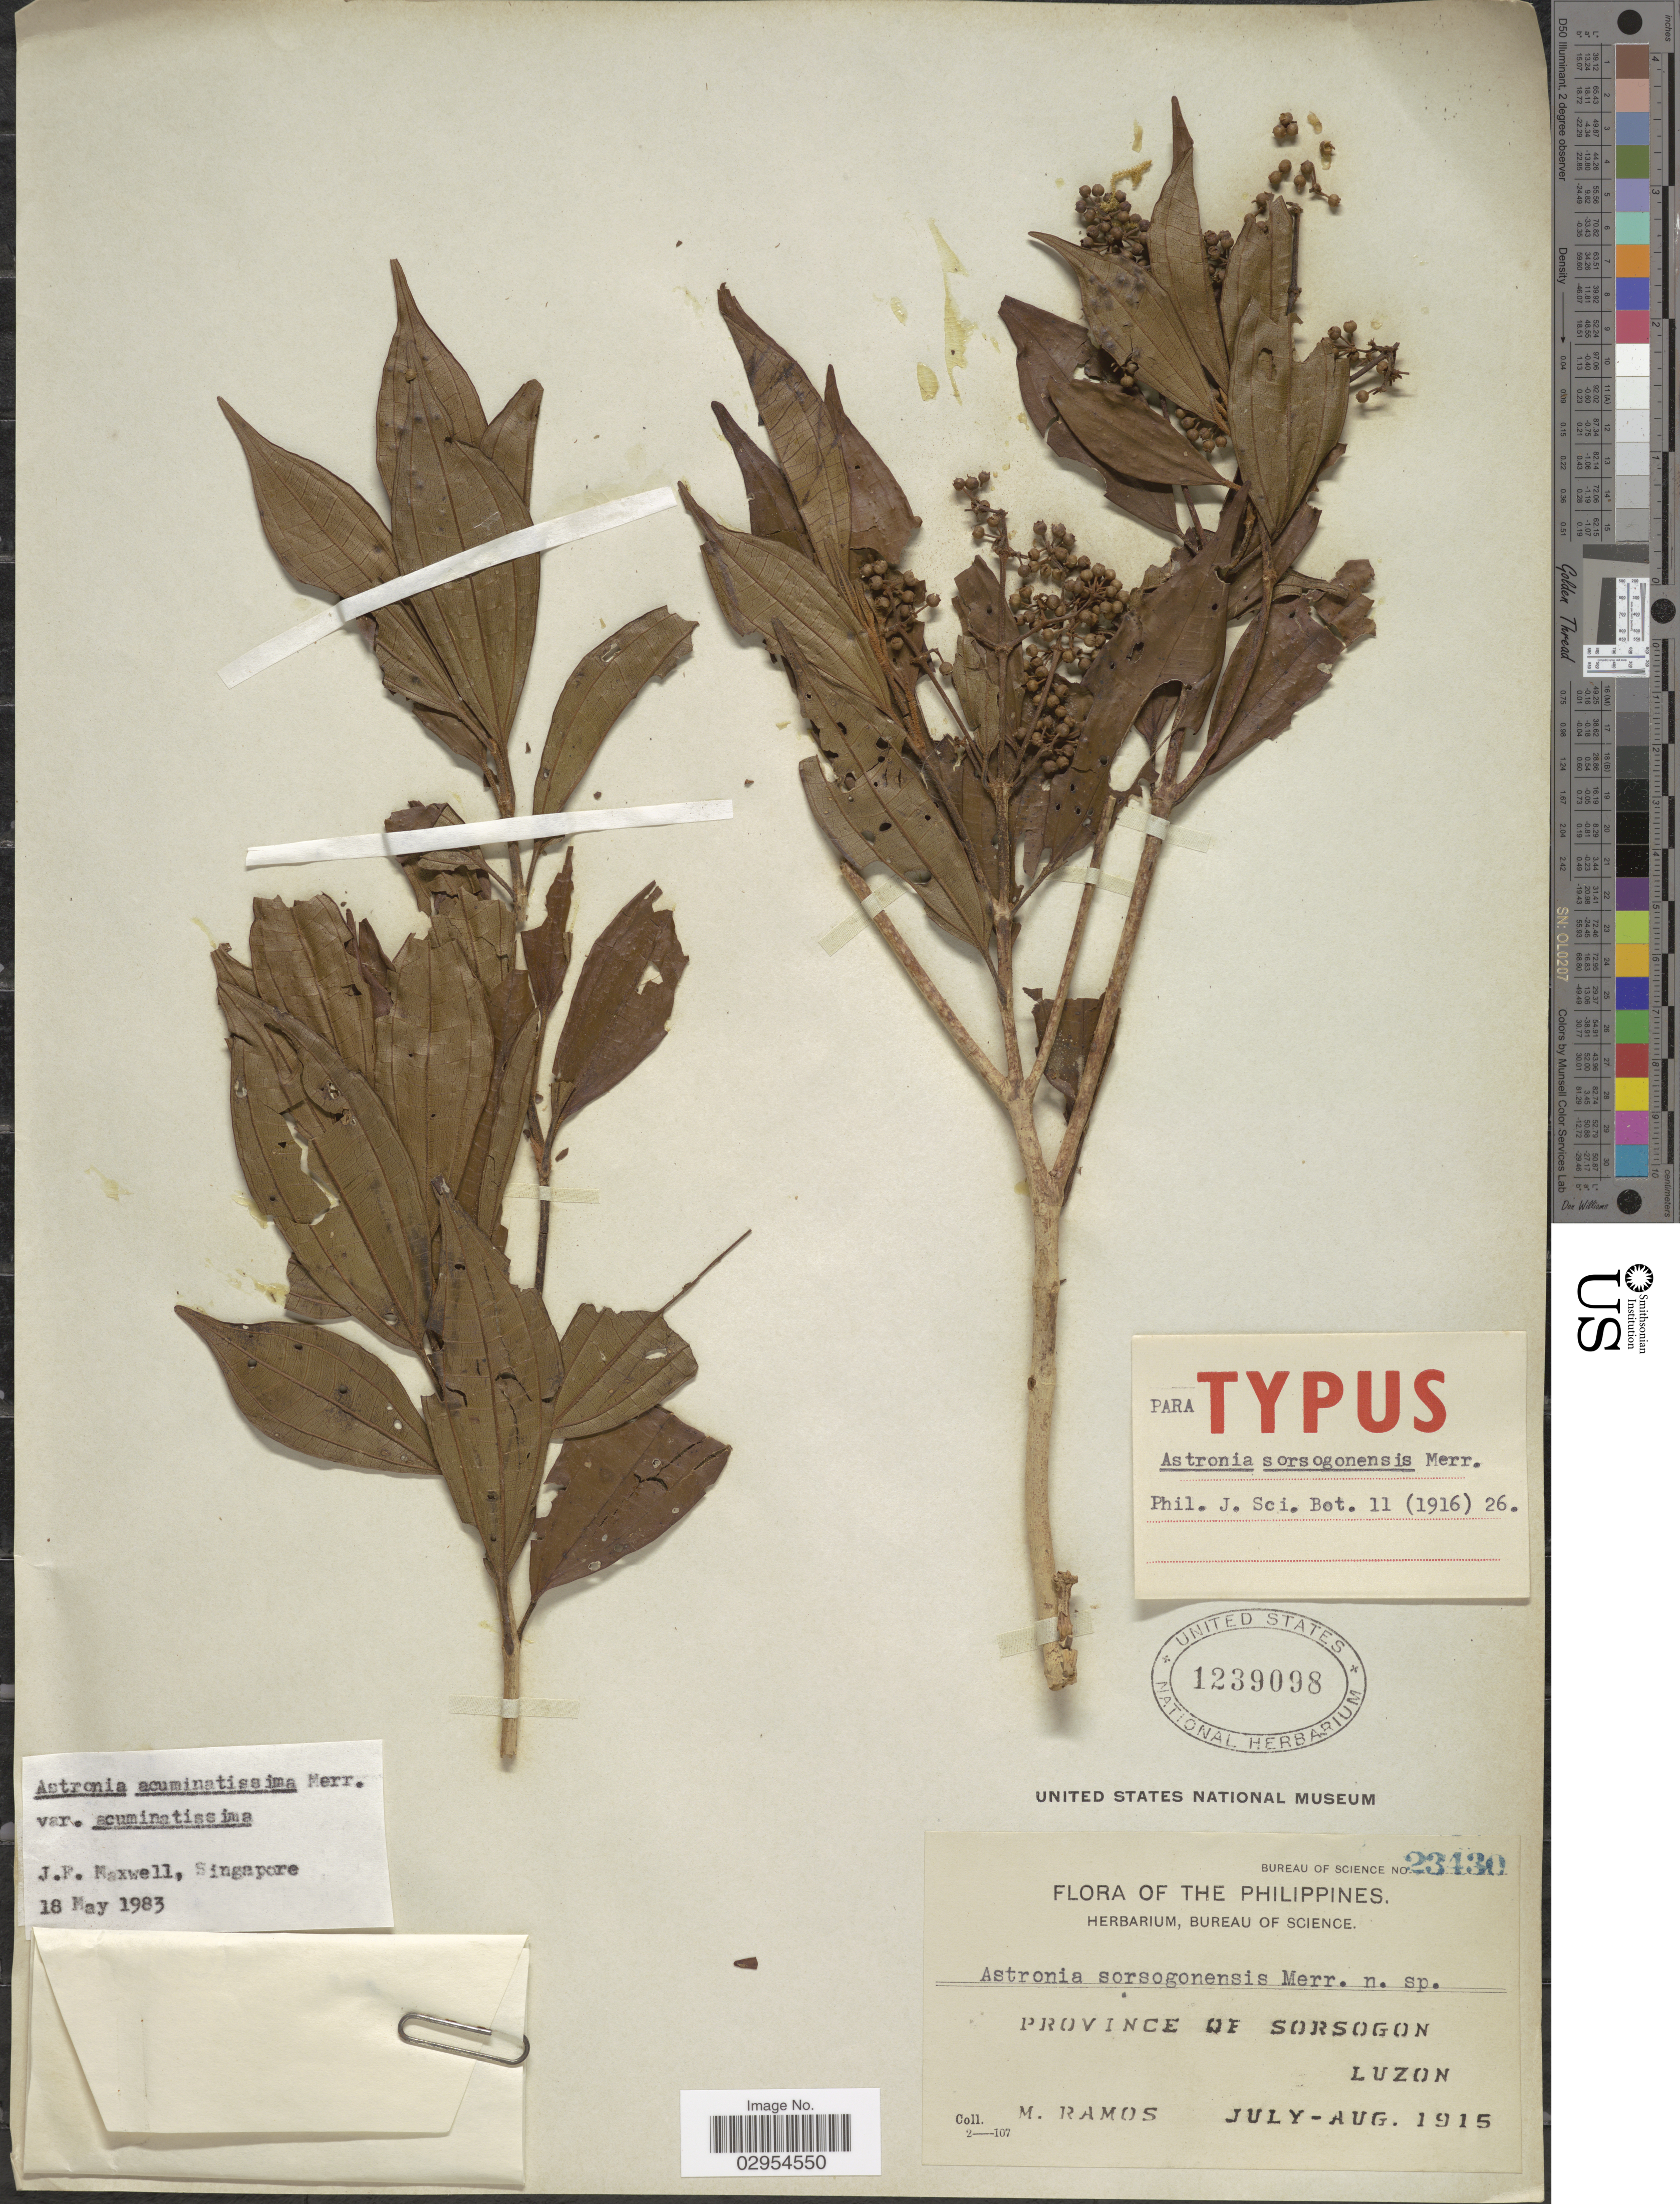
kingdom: Plantae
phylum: Tracheophyta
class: Magnoliopsida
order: Myrtales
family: Melastomataceae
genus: Astronia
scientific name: Astronia acuminatissima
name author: Merr.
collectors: M. Ramos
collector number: Bureau of Science 23430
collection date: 1915-07/1915-08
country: Philippines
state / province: Bicol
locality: Province of Sorsogon. Luzon.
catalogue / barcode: US 1239098